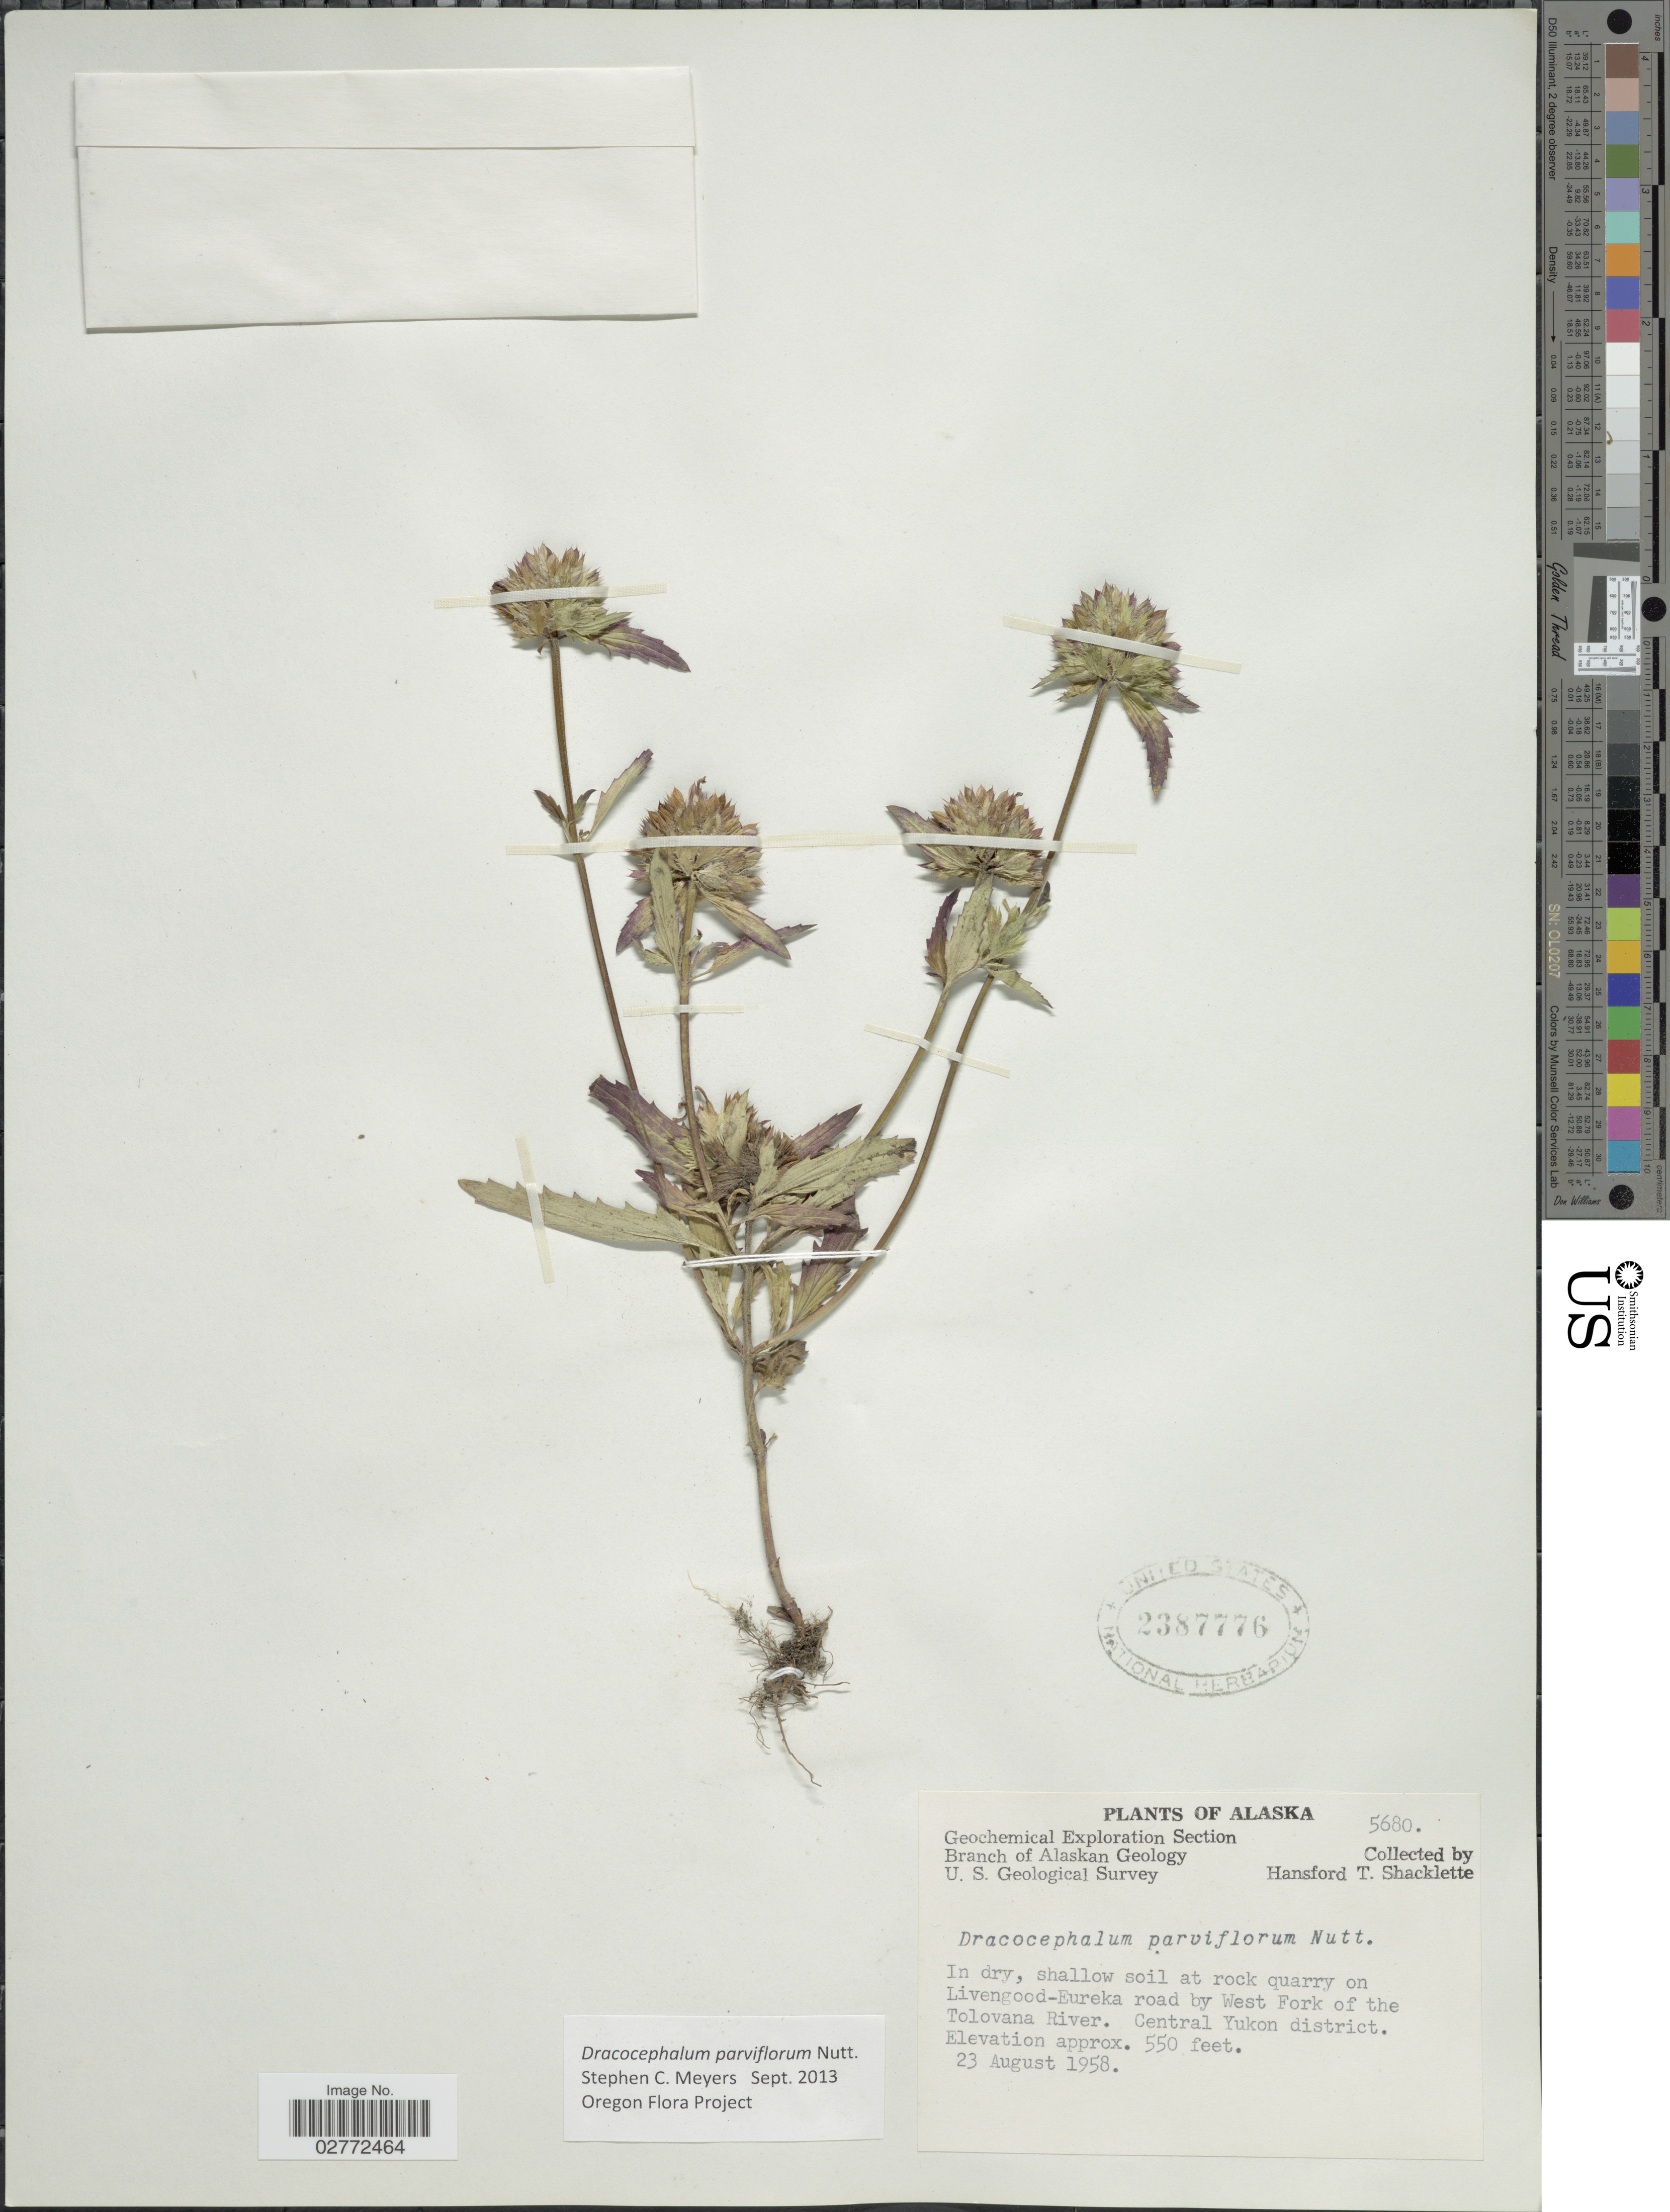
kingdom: Plantae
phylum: Tracheophyta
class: Magnoliopsida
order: Lamiales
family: Lamiaceae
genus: Dracocephalum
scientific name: Dracocephalum parviflorum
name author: Nutt.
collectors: H. Shacklette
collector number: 5680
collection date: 1958-08-23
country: United States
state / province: Alaska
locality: In dry, shallow soil at rock quarry on Livengood-Eureka road by West Fork of the Tolovana River. Central Yukon district.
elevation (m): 168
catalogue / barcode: US 2387776